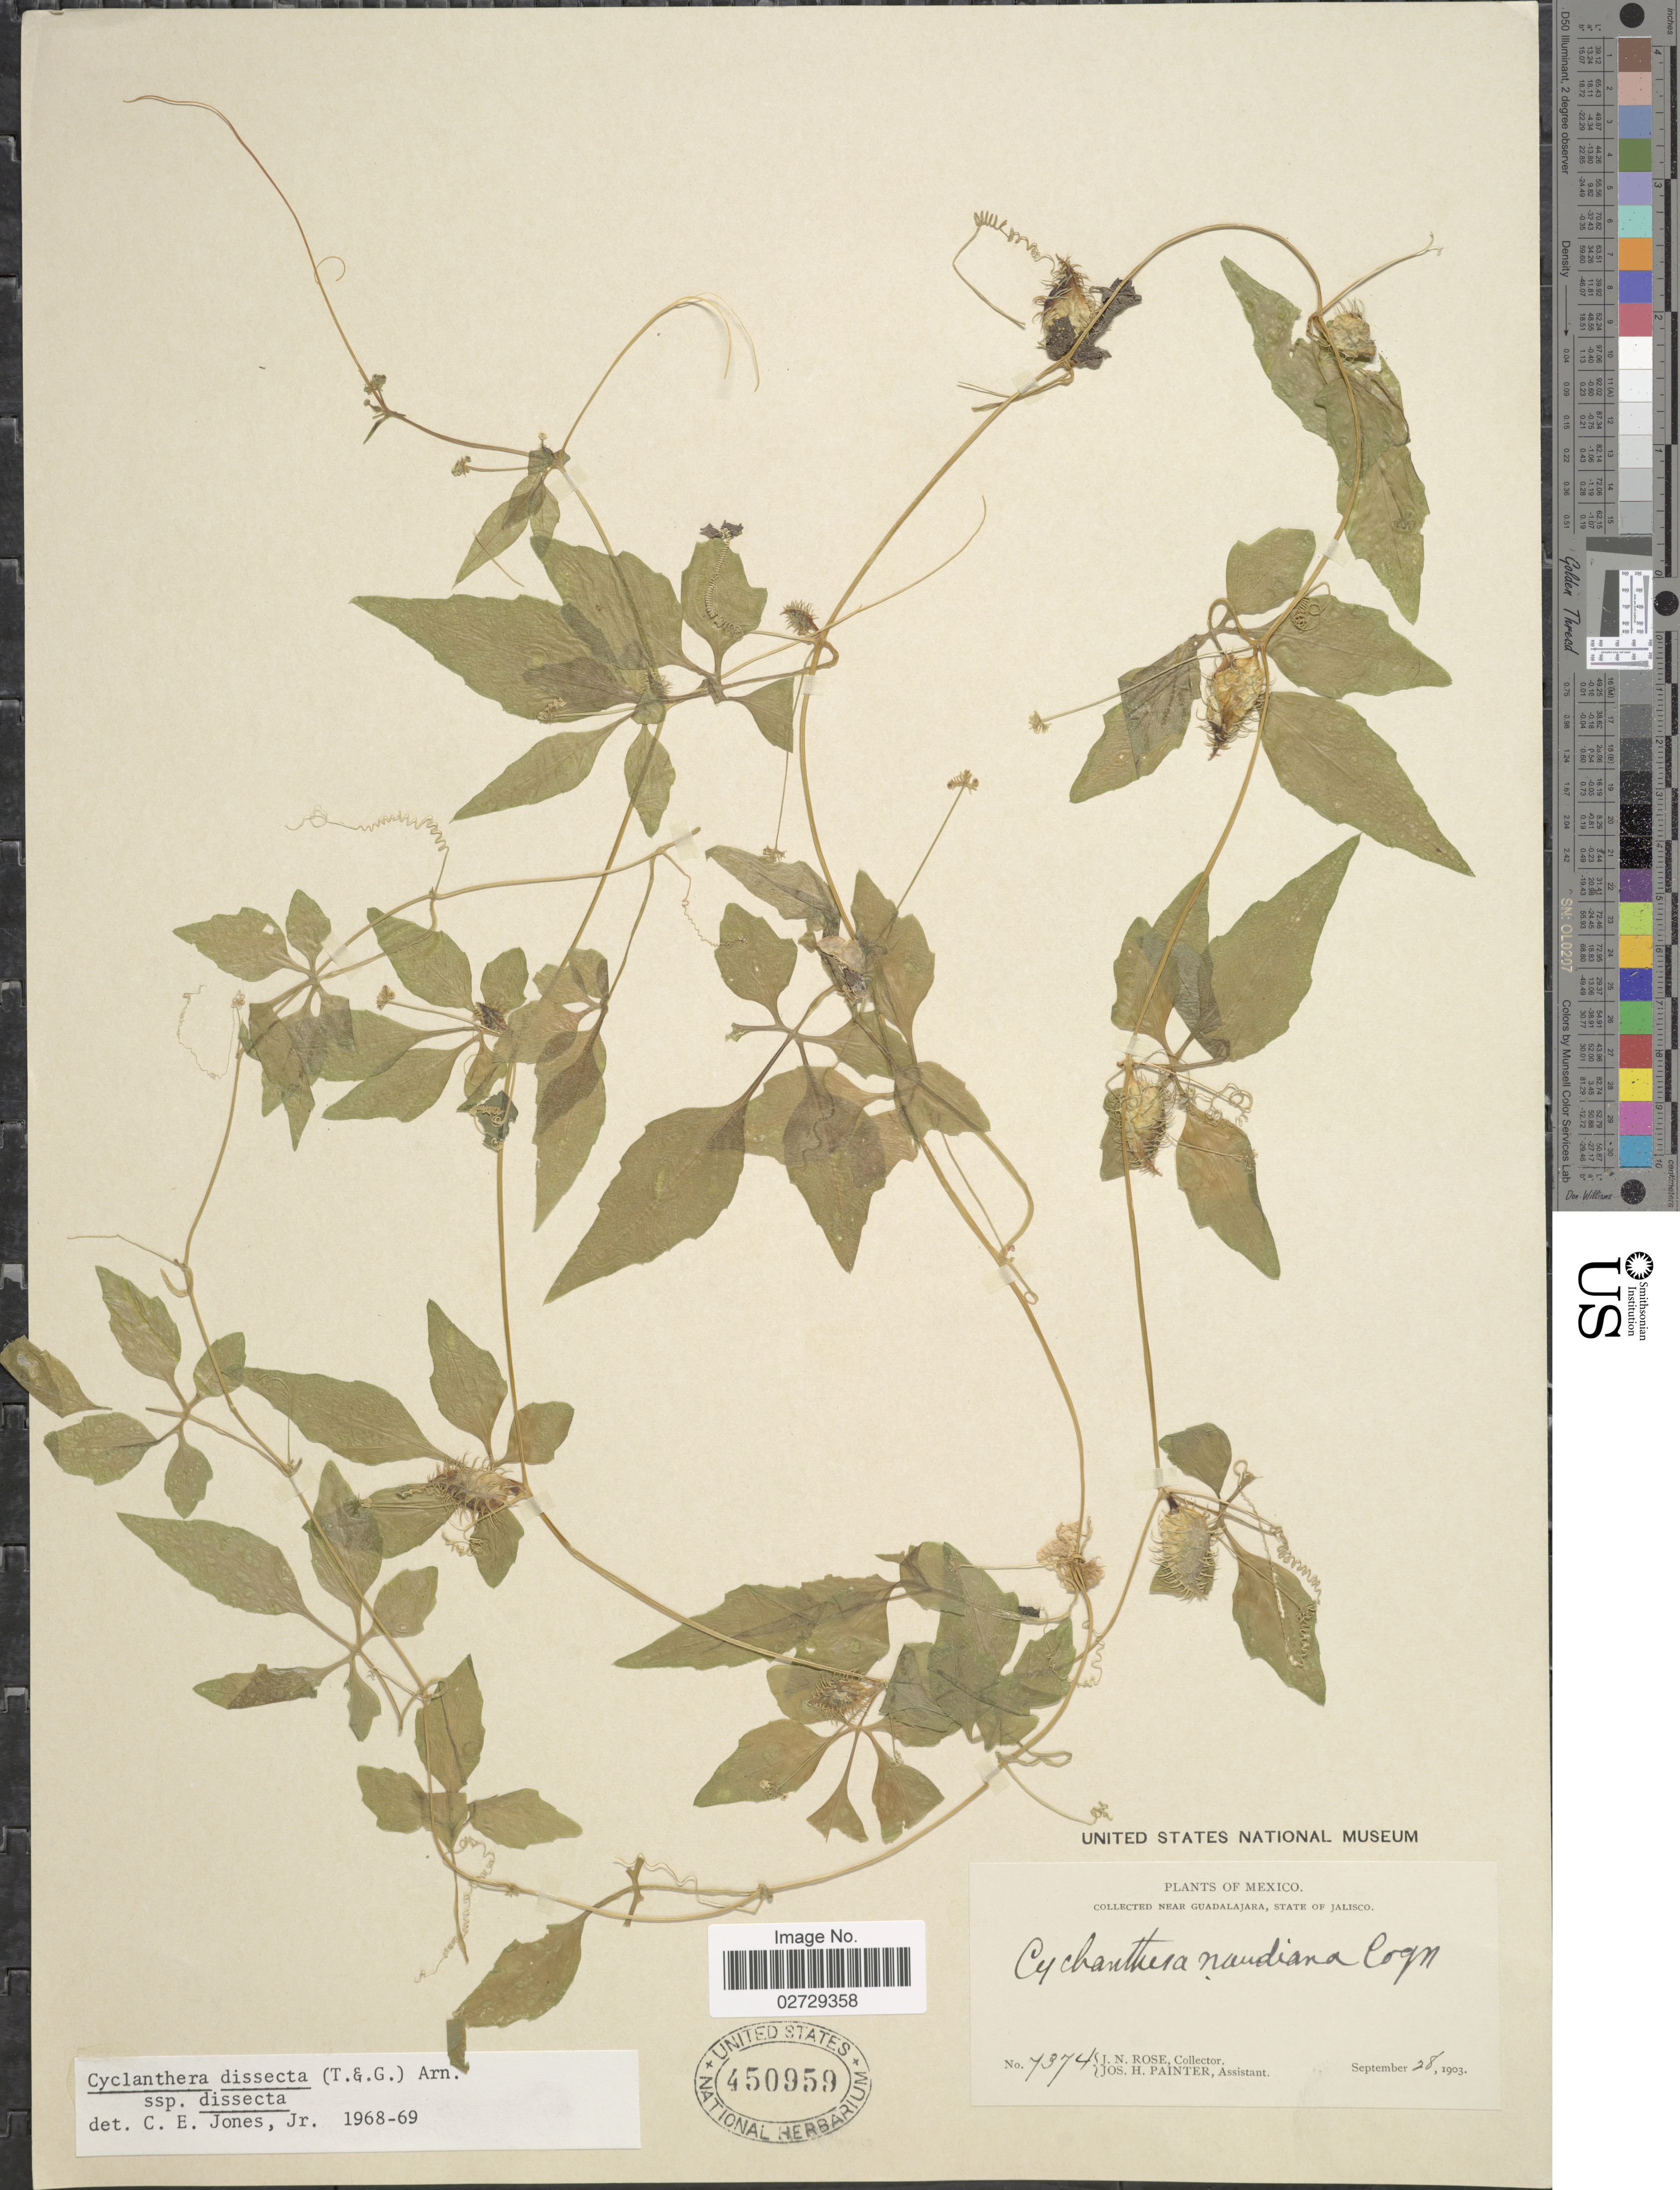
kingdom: Plantae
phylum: Tracheophyta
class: Magnoliopsida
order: Cucurbitales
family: Cucurbitaceae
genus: Cyclanthera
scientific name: Cyclanthera dissecta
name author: (Torr. & A. Gray) Arn.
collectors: J. N. Rose & J. H. Painter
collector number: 7374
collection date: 1903-09-28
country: Mexico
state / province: Jalisco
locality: Near Guadalajara.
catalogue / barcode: US 450959